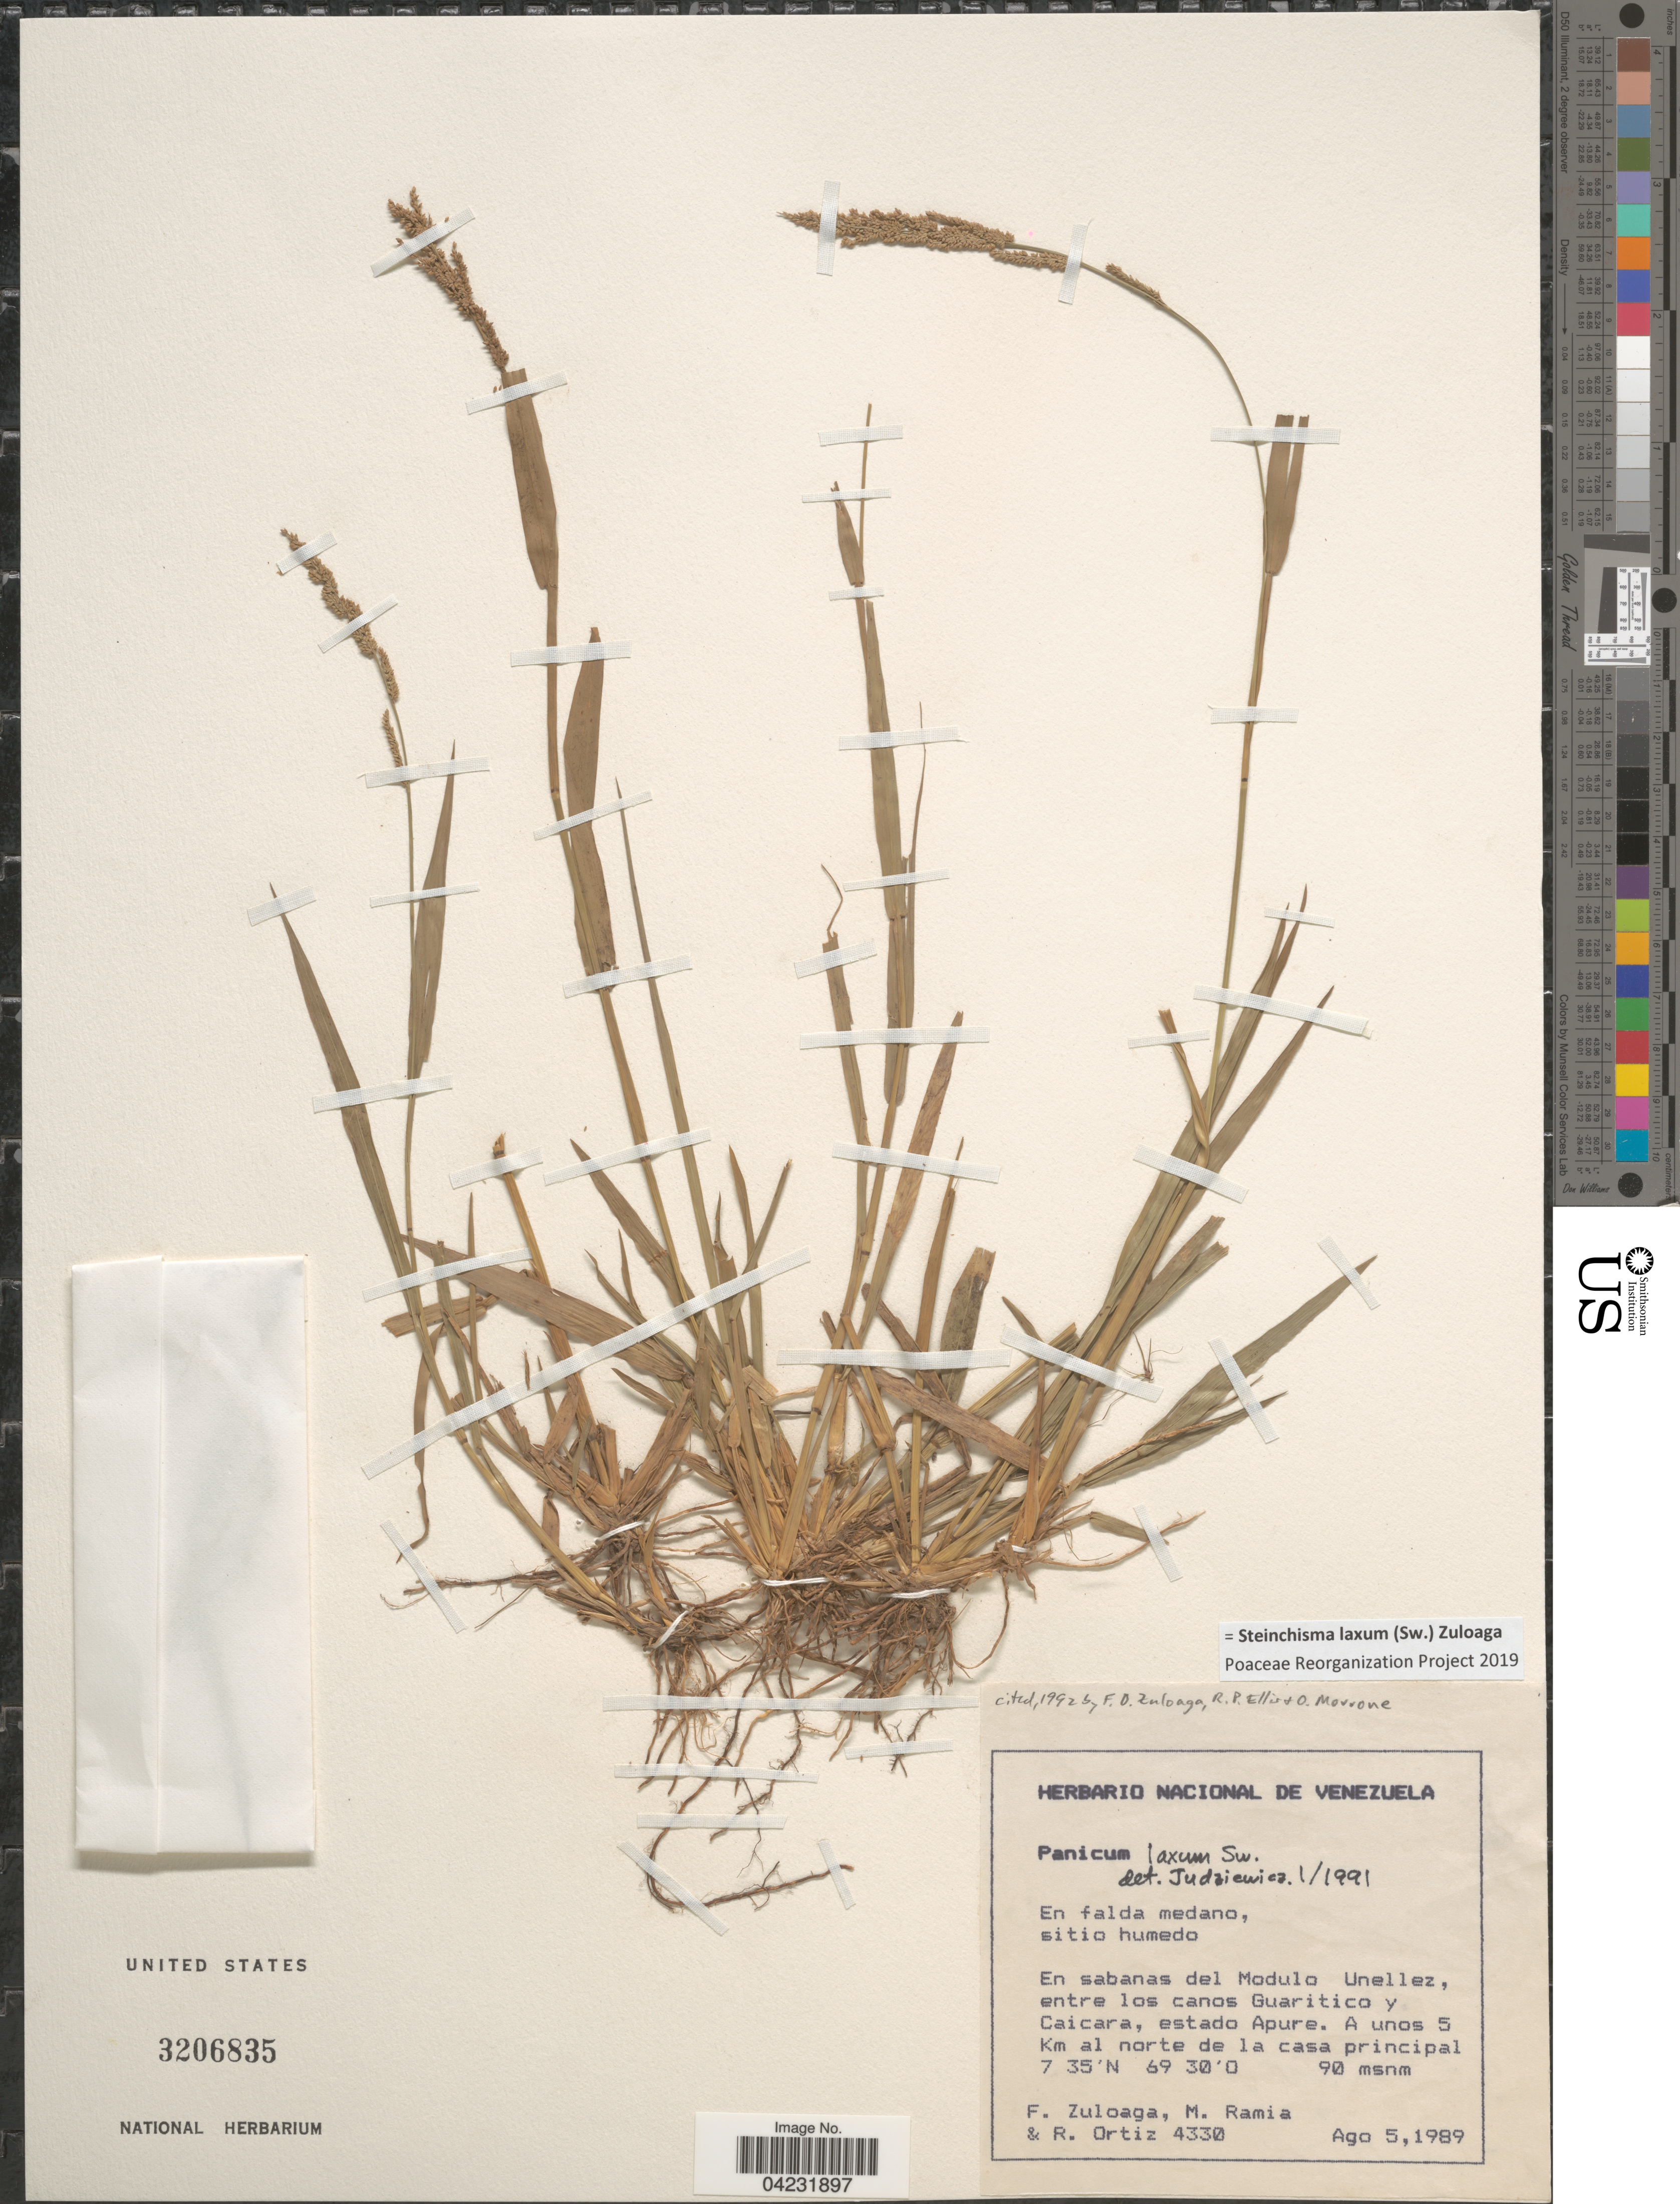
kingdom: Plantae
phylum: Tracheophyta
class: Liliopsida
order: Poales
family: Poaceae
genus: Steinchisma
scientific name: Steinchisma laxum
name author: (Sw.) Zuloaga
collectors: F. Zuloaga, M. Ramia & R. Ortiz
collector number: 4330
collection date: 1989-08-05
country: Venezuela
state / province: Apure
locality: En sabanas del Modulo Unellez, entre los canos Guaritico y Caicara. A unos 5 Km al norte de la casa principal.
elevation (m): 90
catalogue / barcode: US 3206835